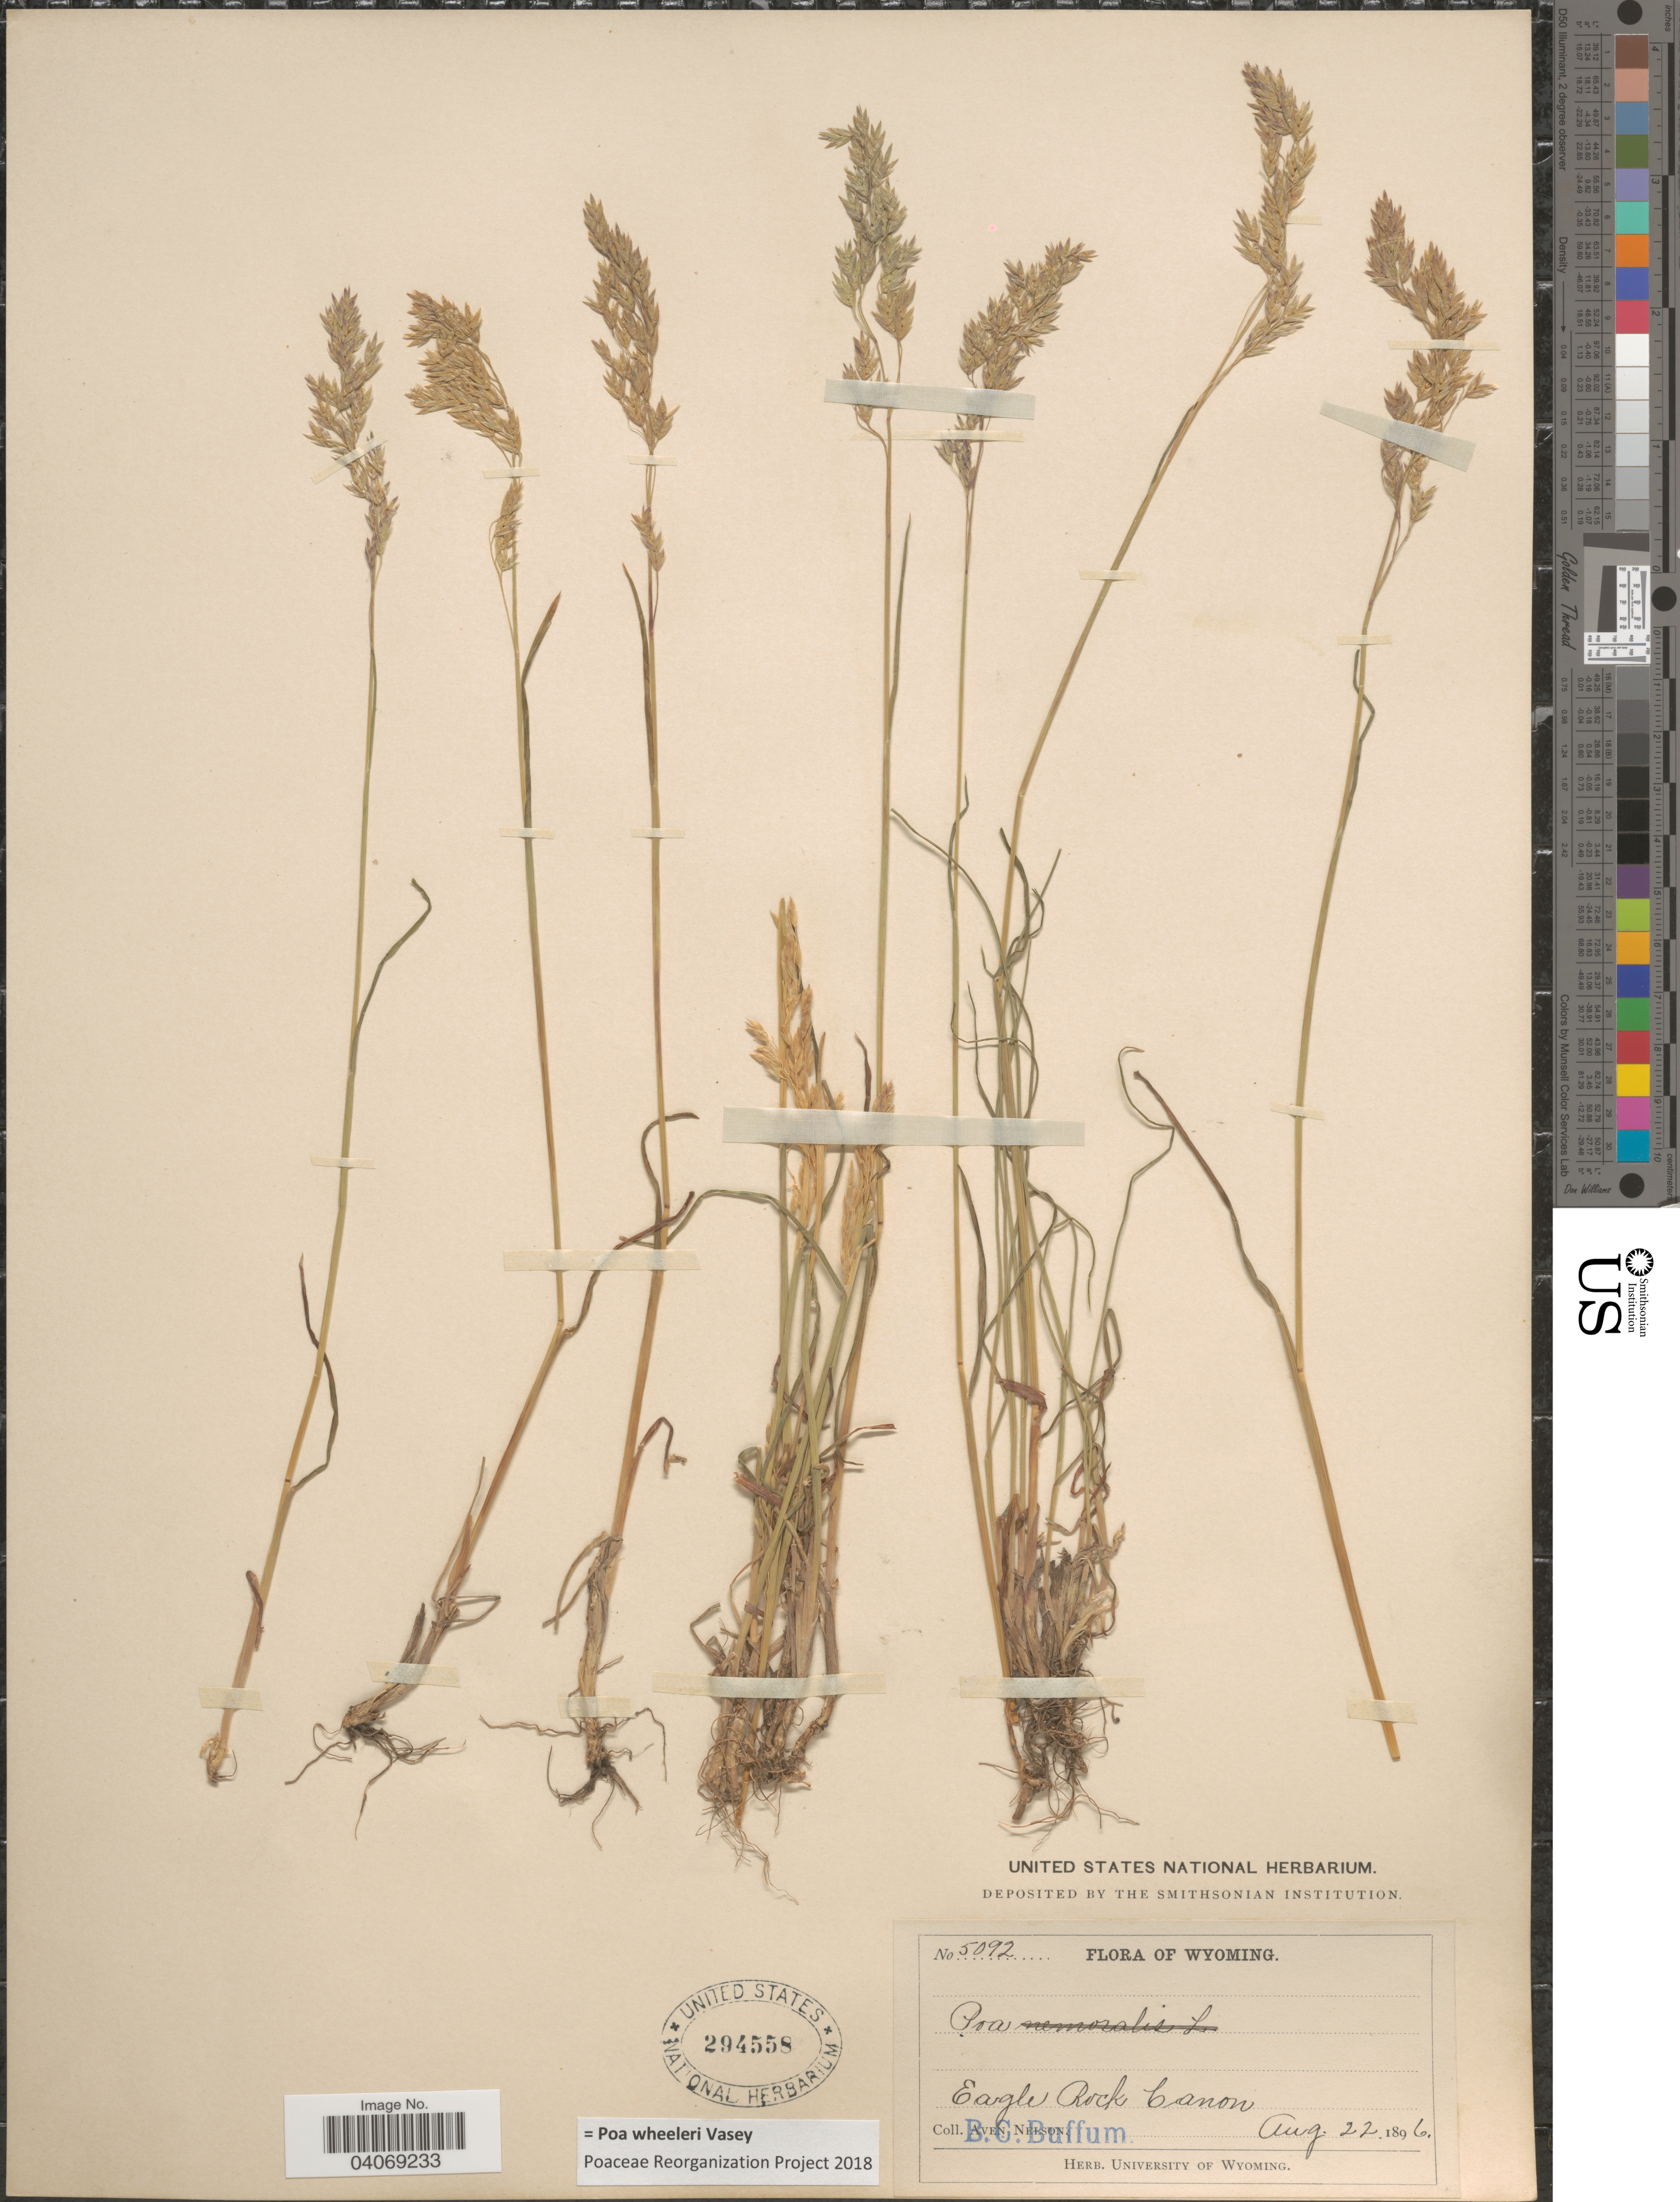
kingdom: Plantae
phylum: Tracheophyta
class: Liliopsida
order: Poales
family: Poaceae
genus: Poa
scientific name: Poa wheeleri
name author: Vasey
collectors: B. Buffum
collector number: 5092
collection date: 1896-08-22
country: United States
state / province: Wyoming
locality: Eagle Rock Canon.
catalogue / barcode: US 294558